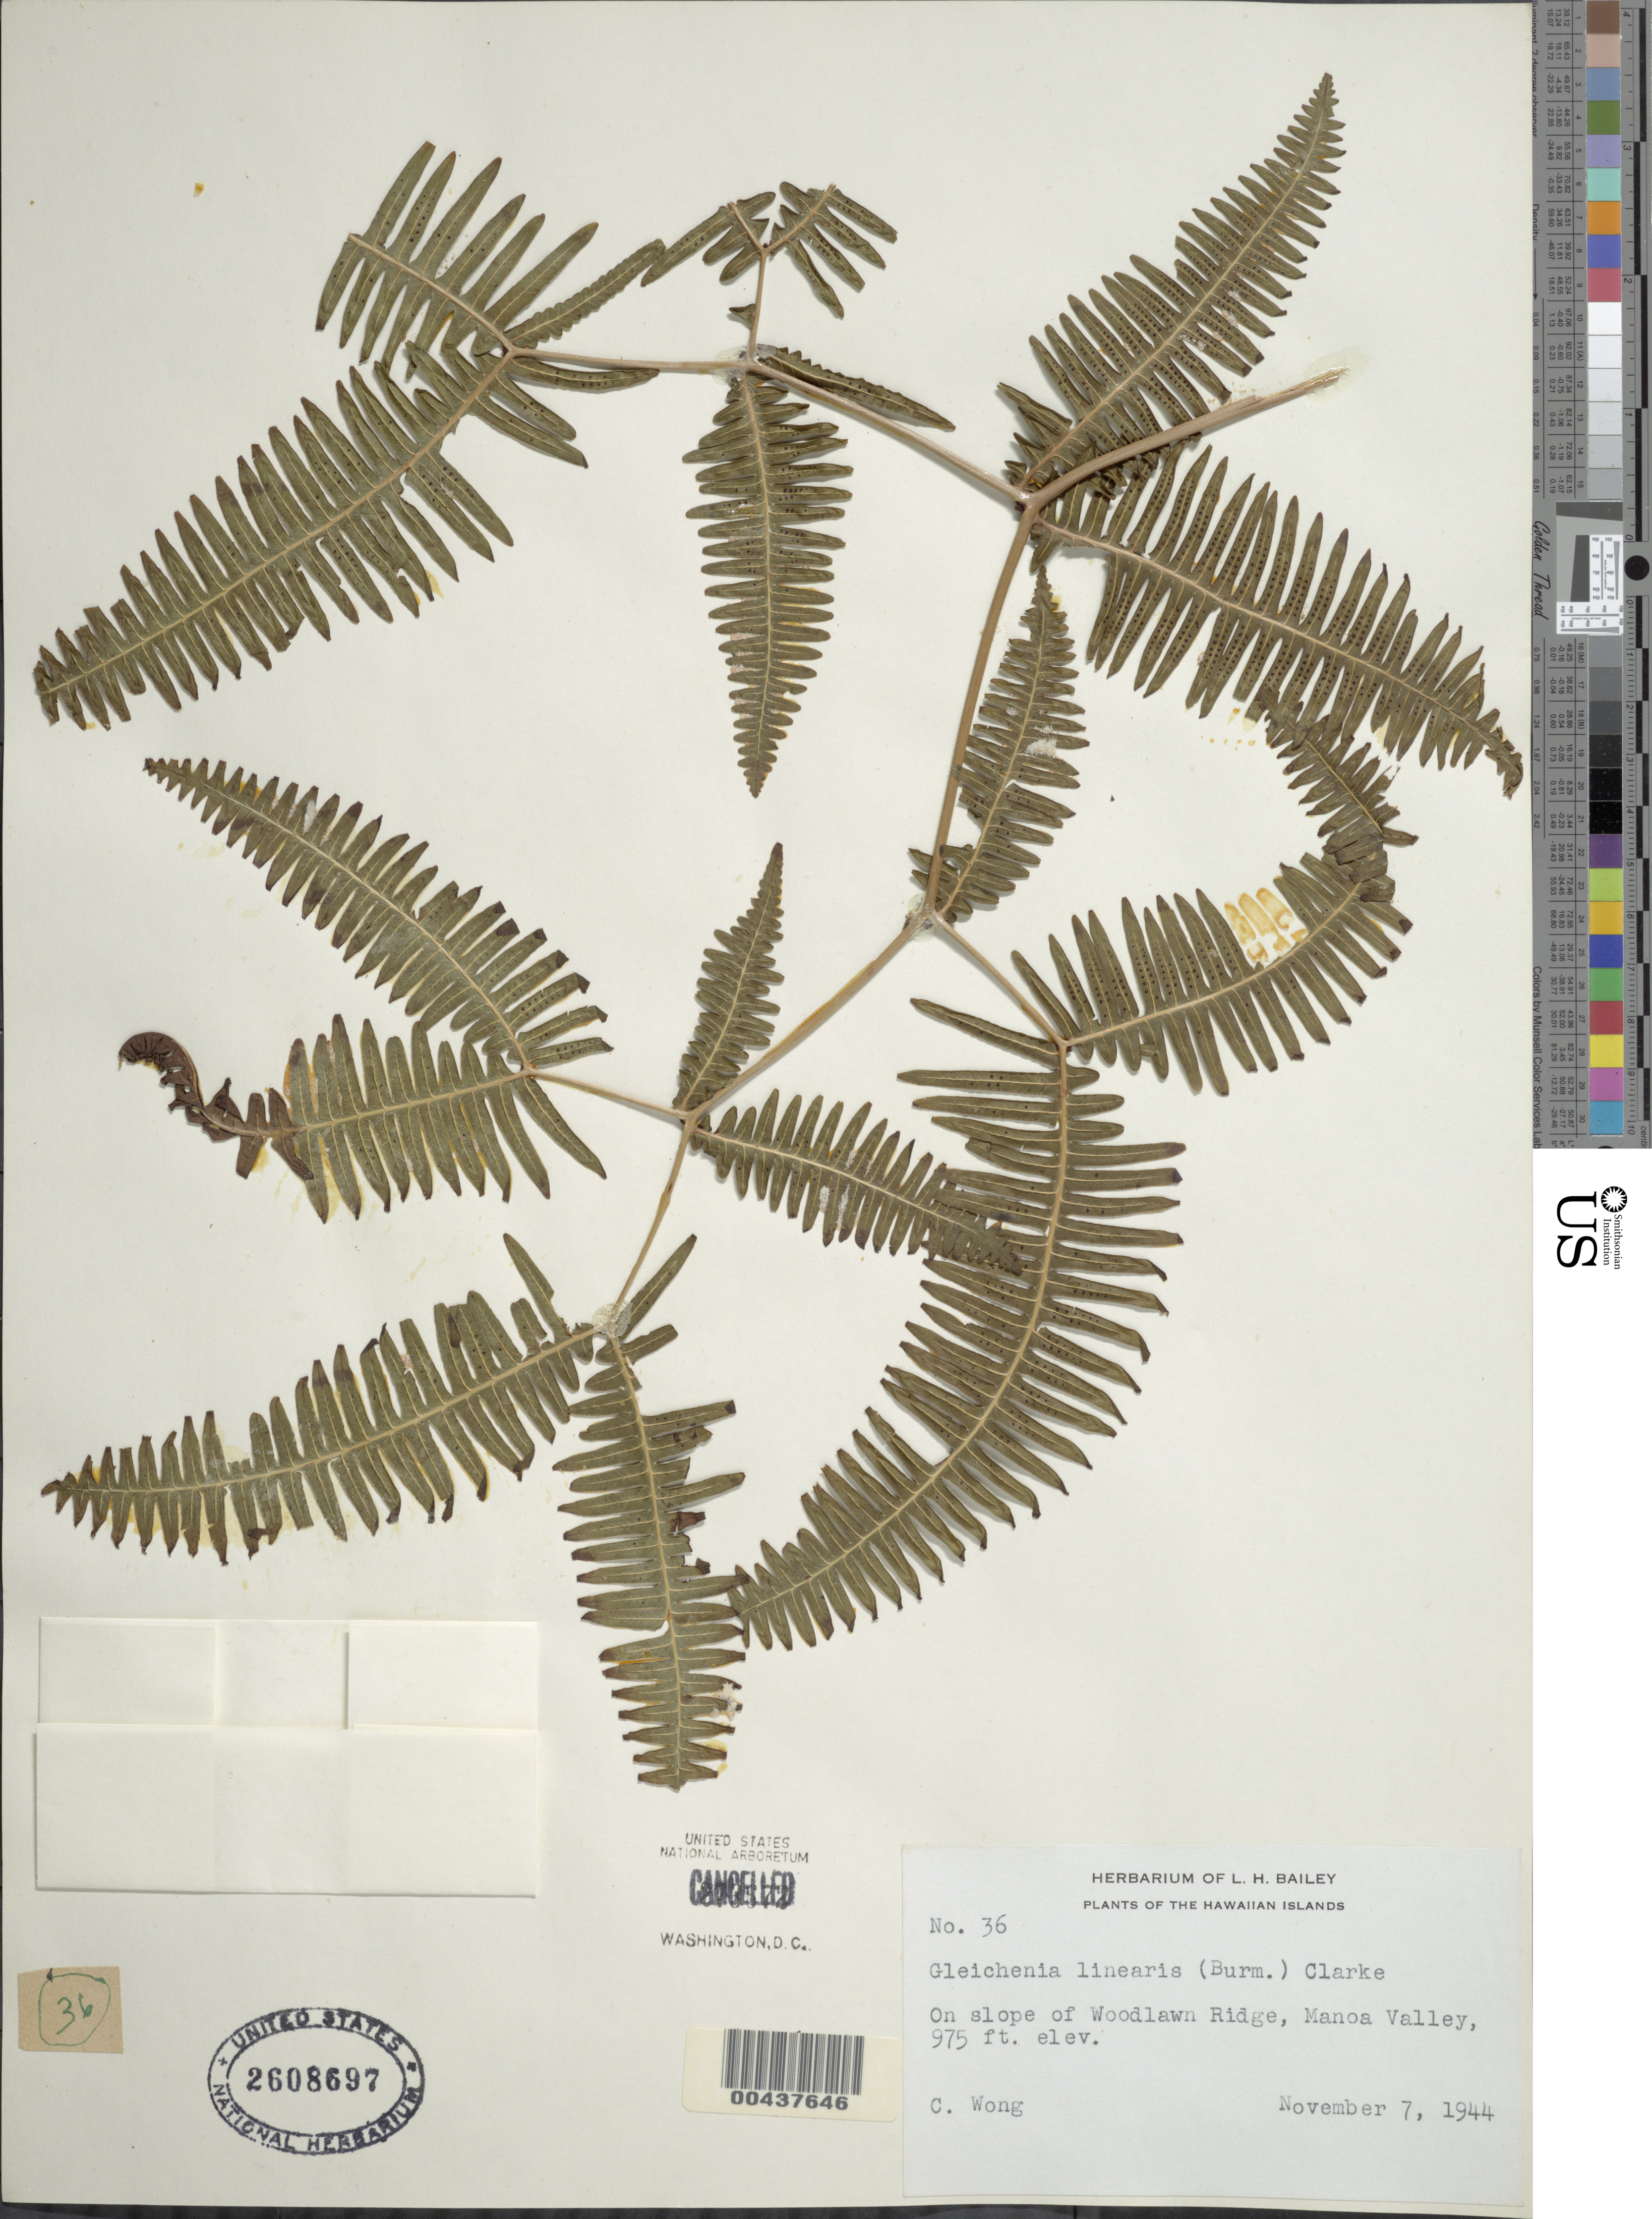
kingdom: Plantae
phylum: Tracheophyta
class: Polypodiopsida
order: Gleicheniales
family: Gleicheniaceae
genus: Dicranopteris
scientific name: Dicranopteris linearis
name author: (Burm. f.) Underw.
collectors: C. Wong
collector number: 36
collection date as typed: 7 Nov 1944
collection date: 1944-11-07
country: United States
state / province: Hawaii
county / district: Honolulu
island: Kaua'i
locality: On slope of Woodlawn Ridge, Manoa Valley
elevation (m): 297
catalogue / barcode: US 2608697